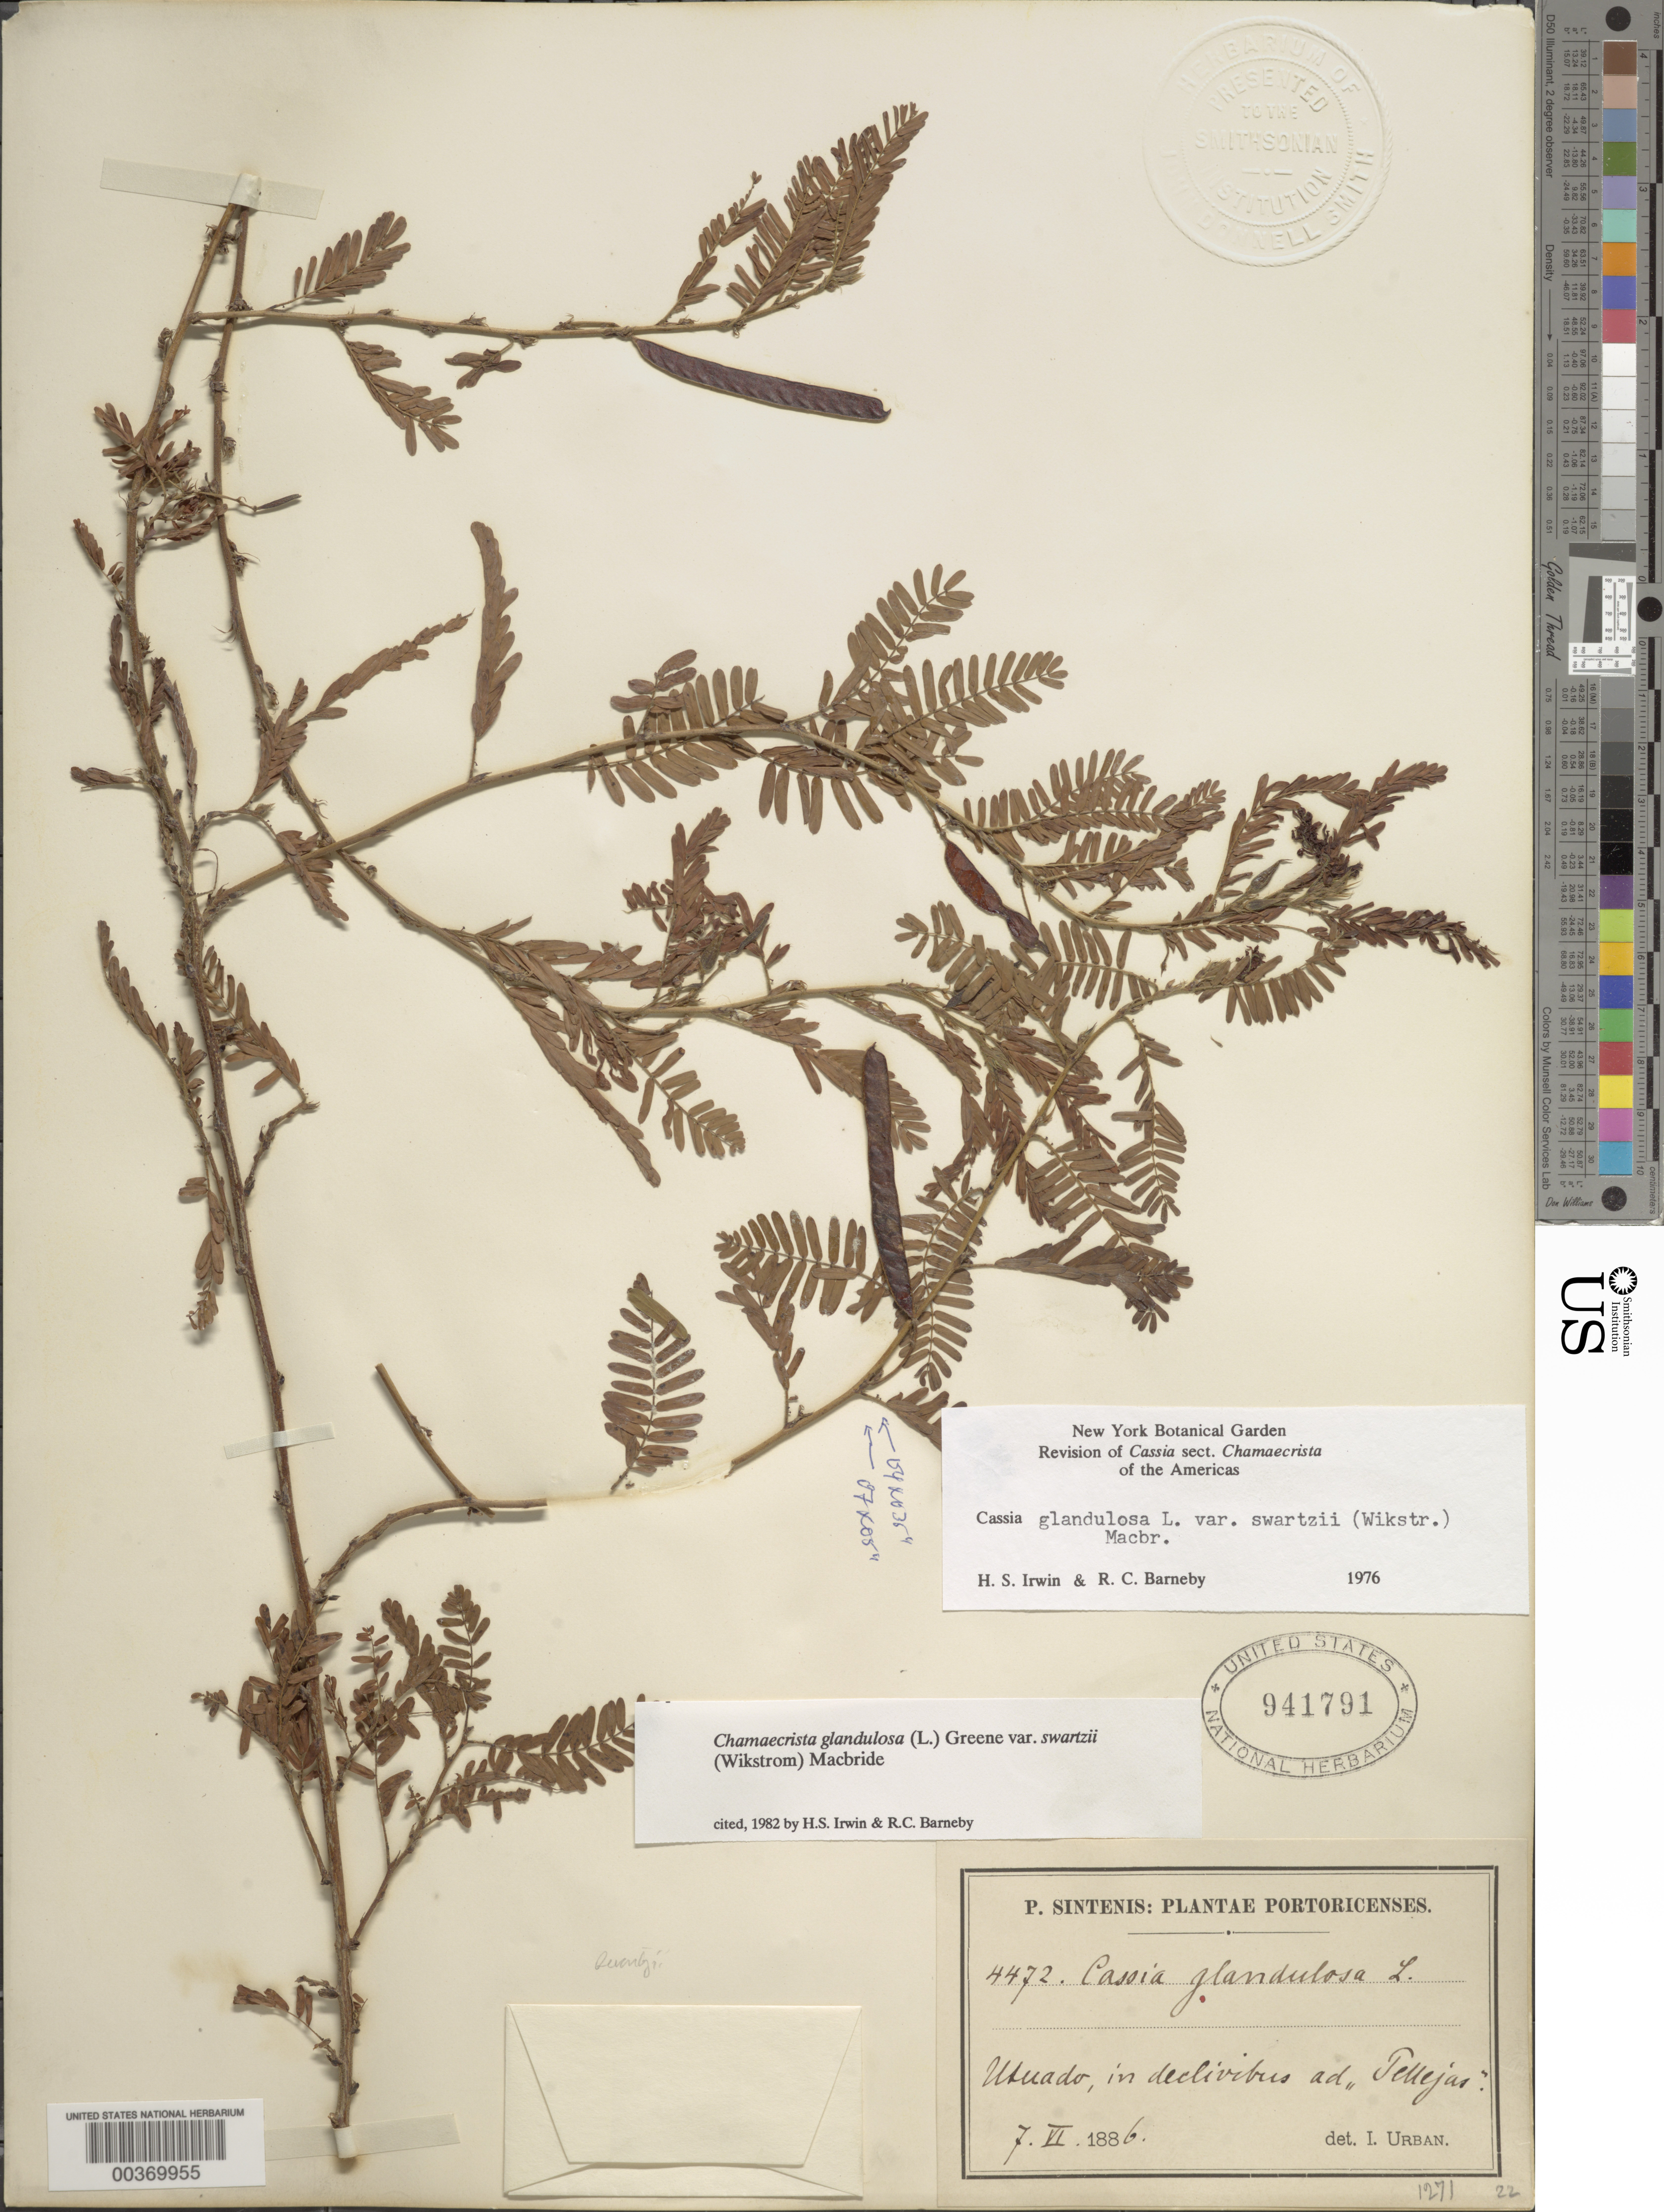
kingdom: Plantae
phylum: Tracheophyta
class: Magnoliopsida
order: Fabales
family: Fabaceae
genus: Chamaecrista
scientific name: Chamaecrista glandulosa var. swartzii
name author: (Wikstr.) H.S. Irwin & Barneby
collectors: P. Sintenis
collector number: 4472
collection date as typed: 07 Jun 1886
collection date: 1886-06-07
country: Puerto Rico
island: Greater Antilles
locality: Utuado, in declivibus ad "tellejas"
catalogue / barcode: US 941791